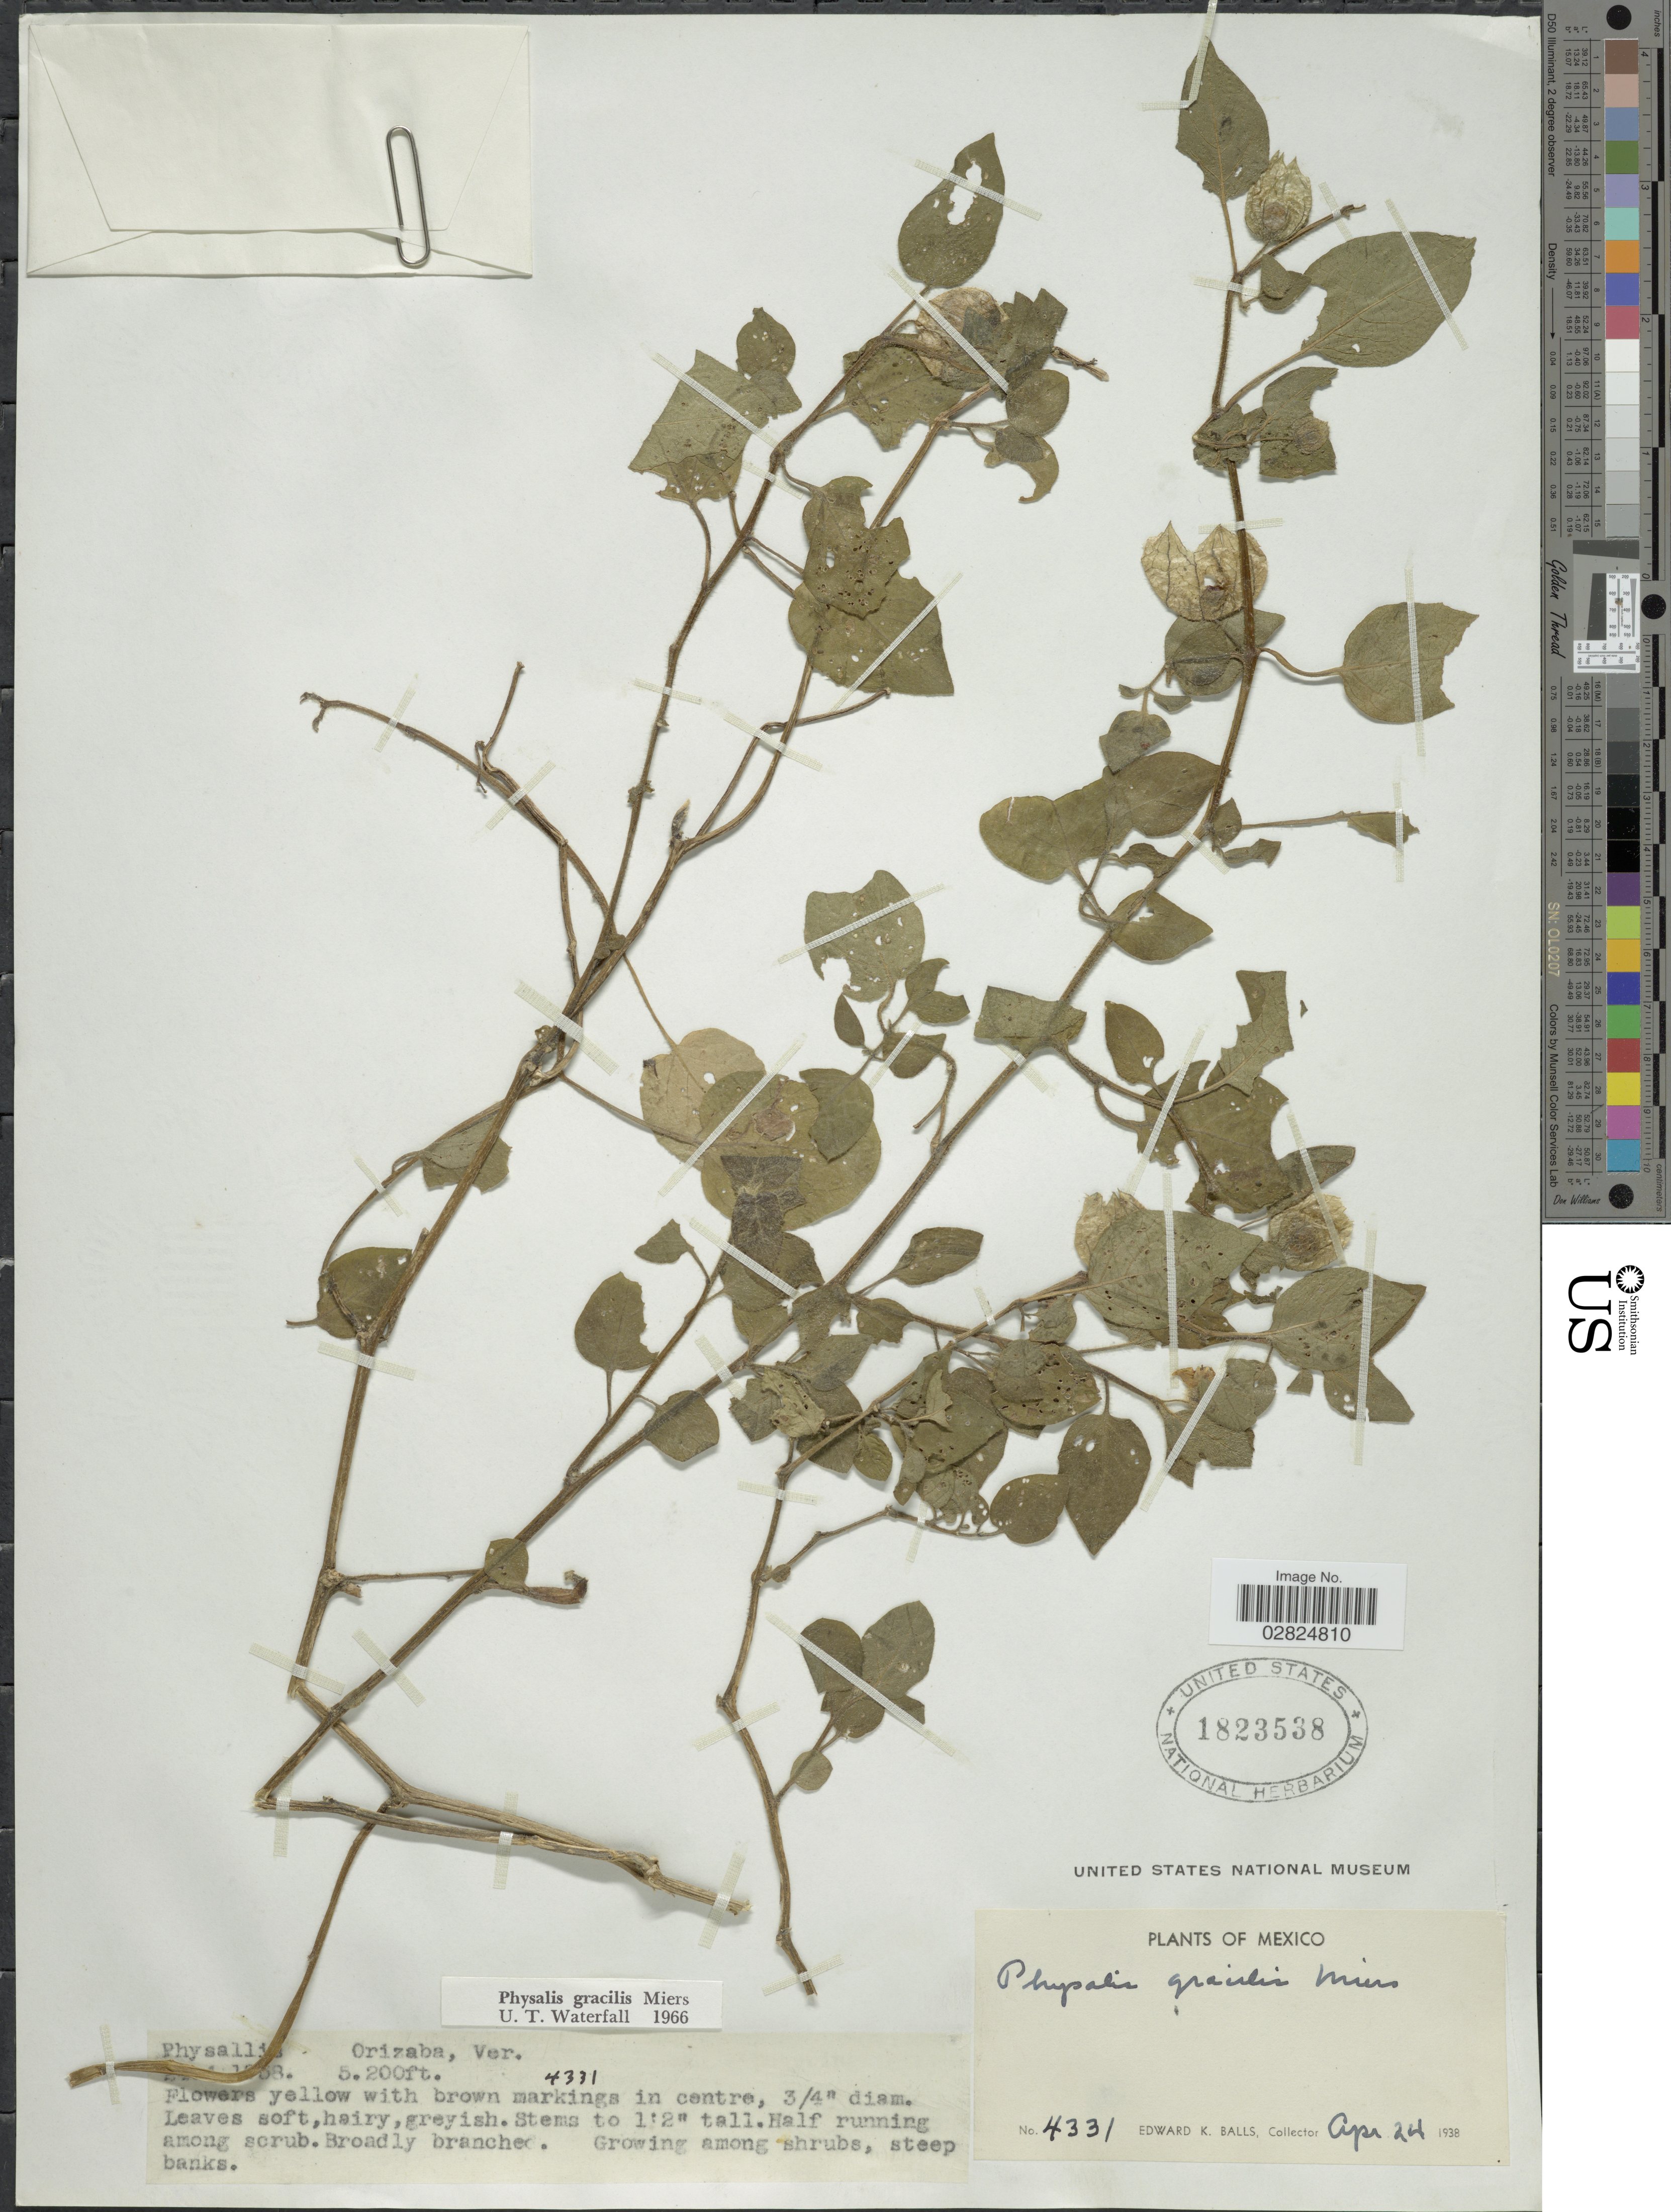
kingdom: Plantae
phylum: Tracheophyta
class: Magnoliopsida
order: Solanales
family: Solanaceae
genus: Physalis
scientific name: Physalis gracilis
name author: Miers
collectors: E. K. Balls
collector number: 4331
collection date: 1938-04-24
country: Mexico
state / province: Veracruz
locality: Orizaba, Ver.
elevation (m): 1585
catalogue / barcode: US 1823538